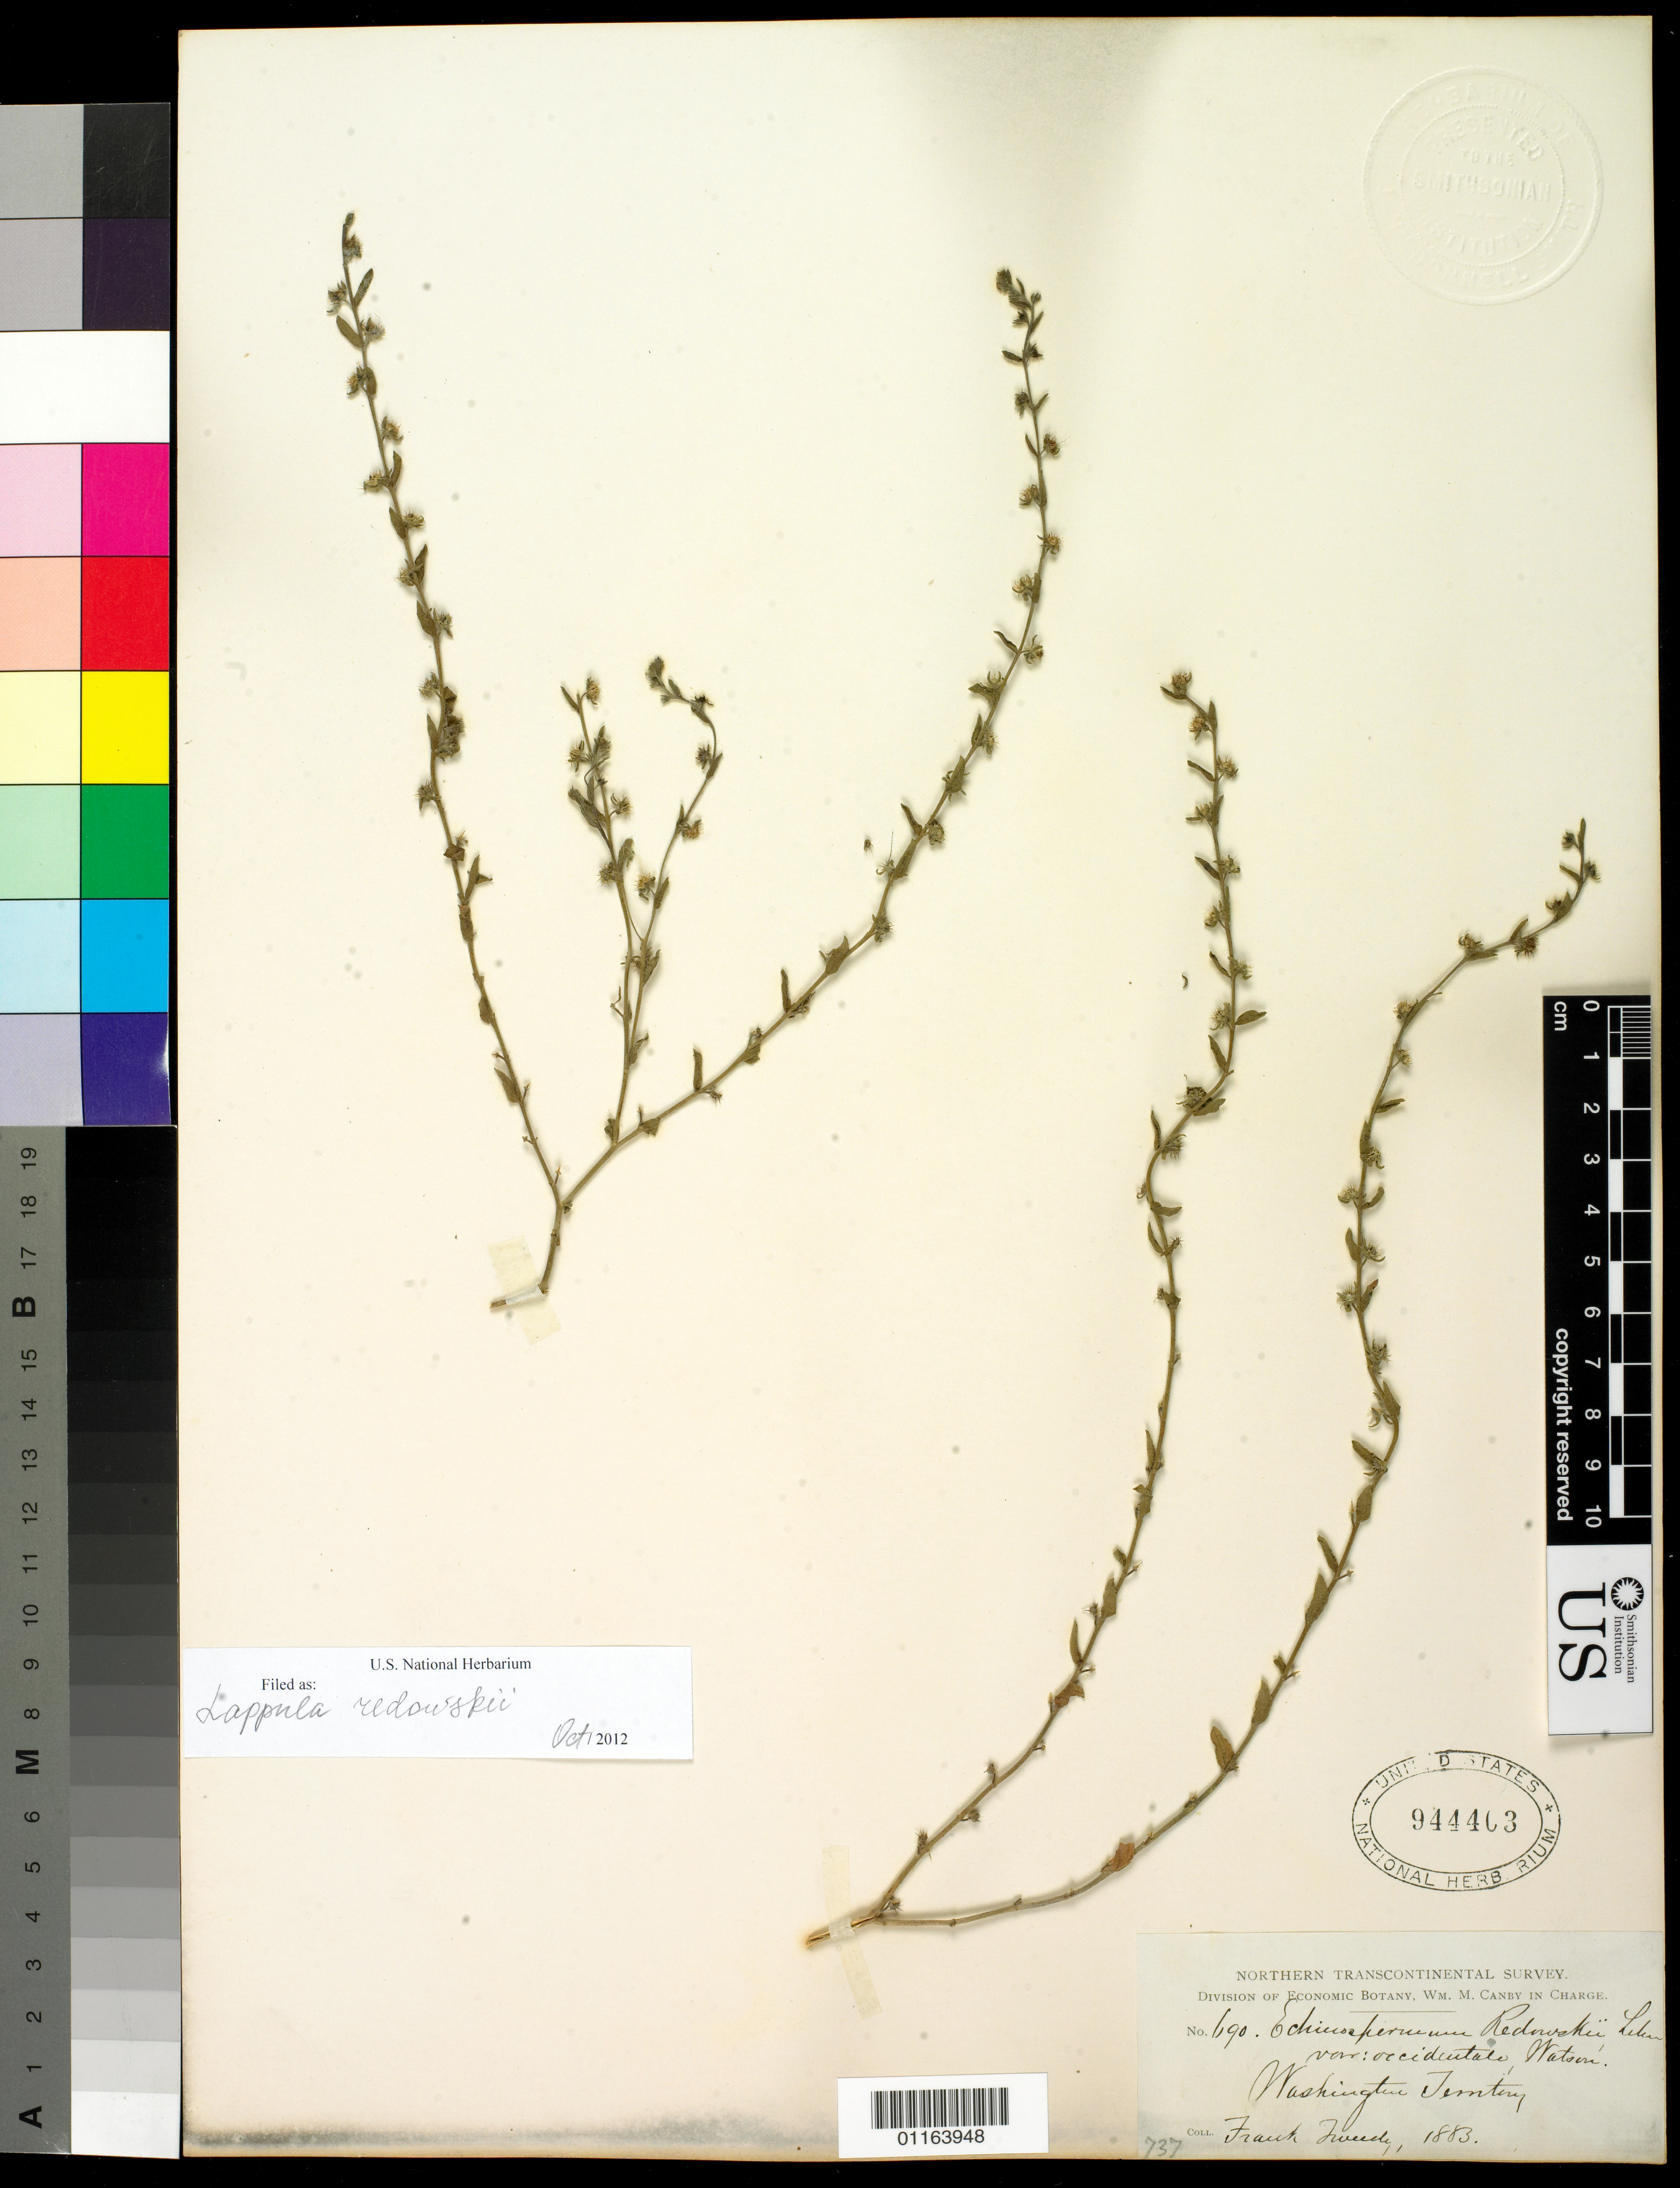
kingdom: Plantae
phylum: Tracheophyta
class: Magnoliopsida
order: Boraginales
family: Boraginaceae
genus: Lappula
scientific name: Lappula redowskii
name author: (Hornem.) Greene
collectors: F. Tweedy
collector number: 690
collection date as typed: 1883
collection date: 1883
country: United States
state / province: Washington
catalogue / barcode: US 944403